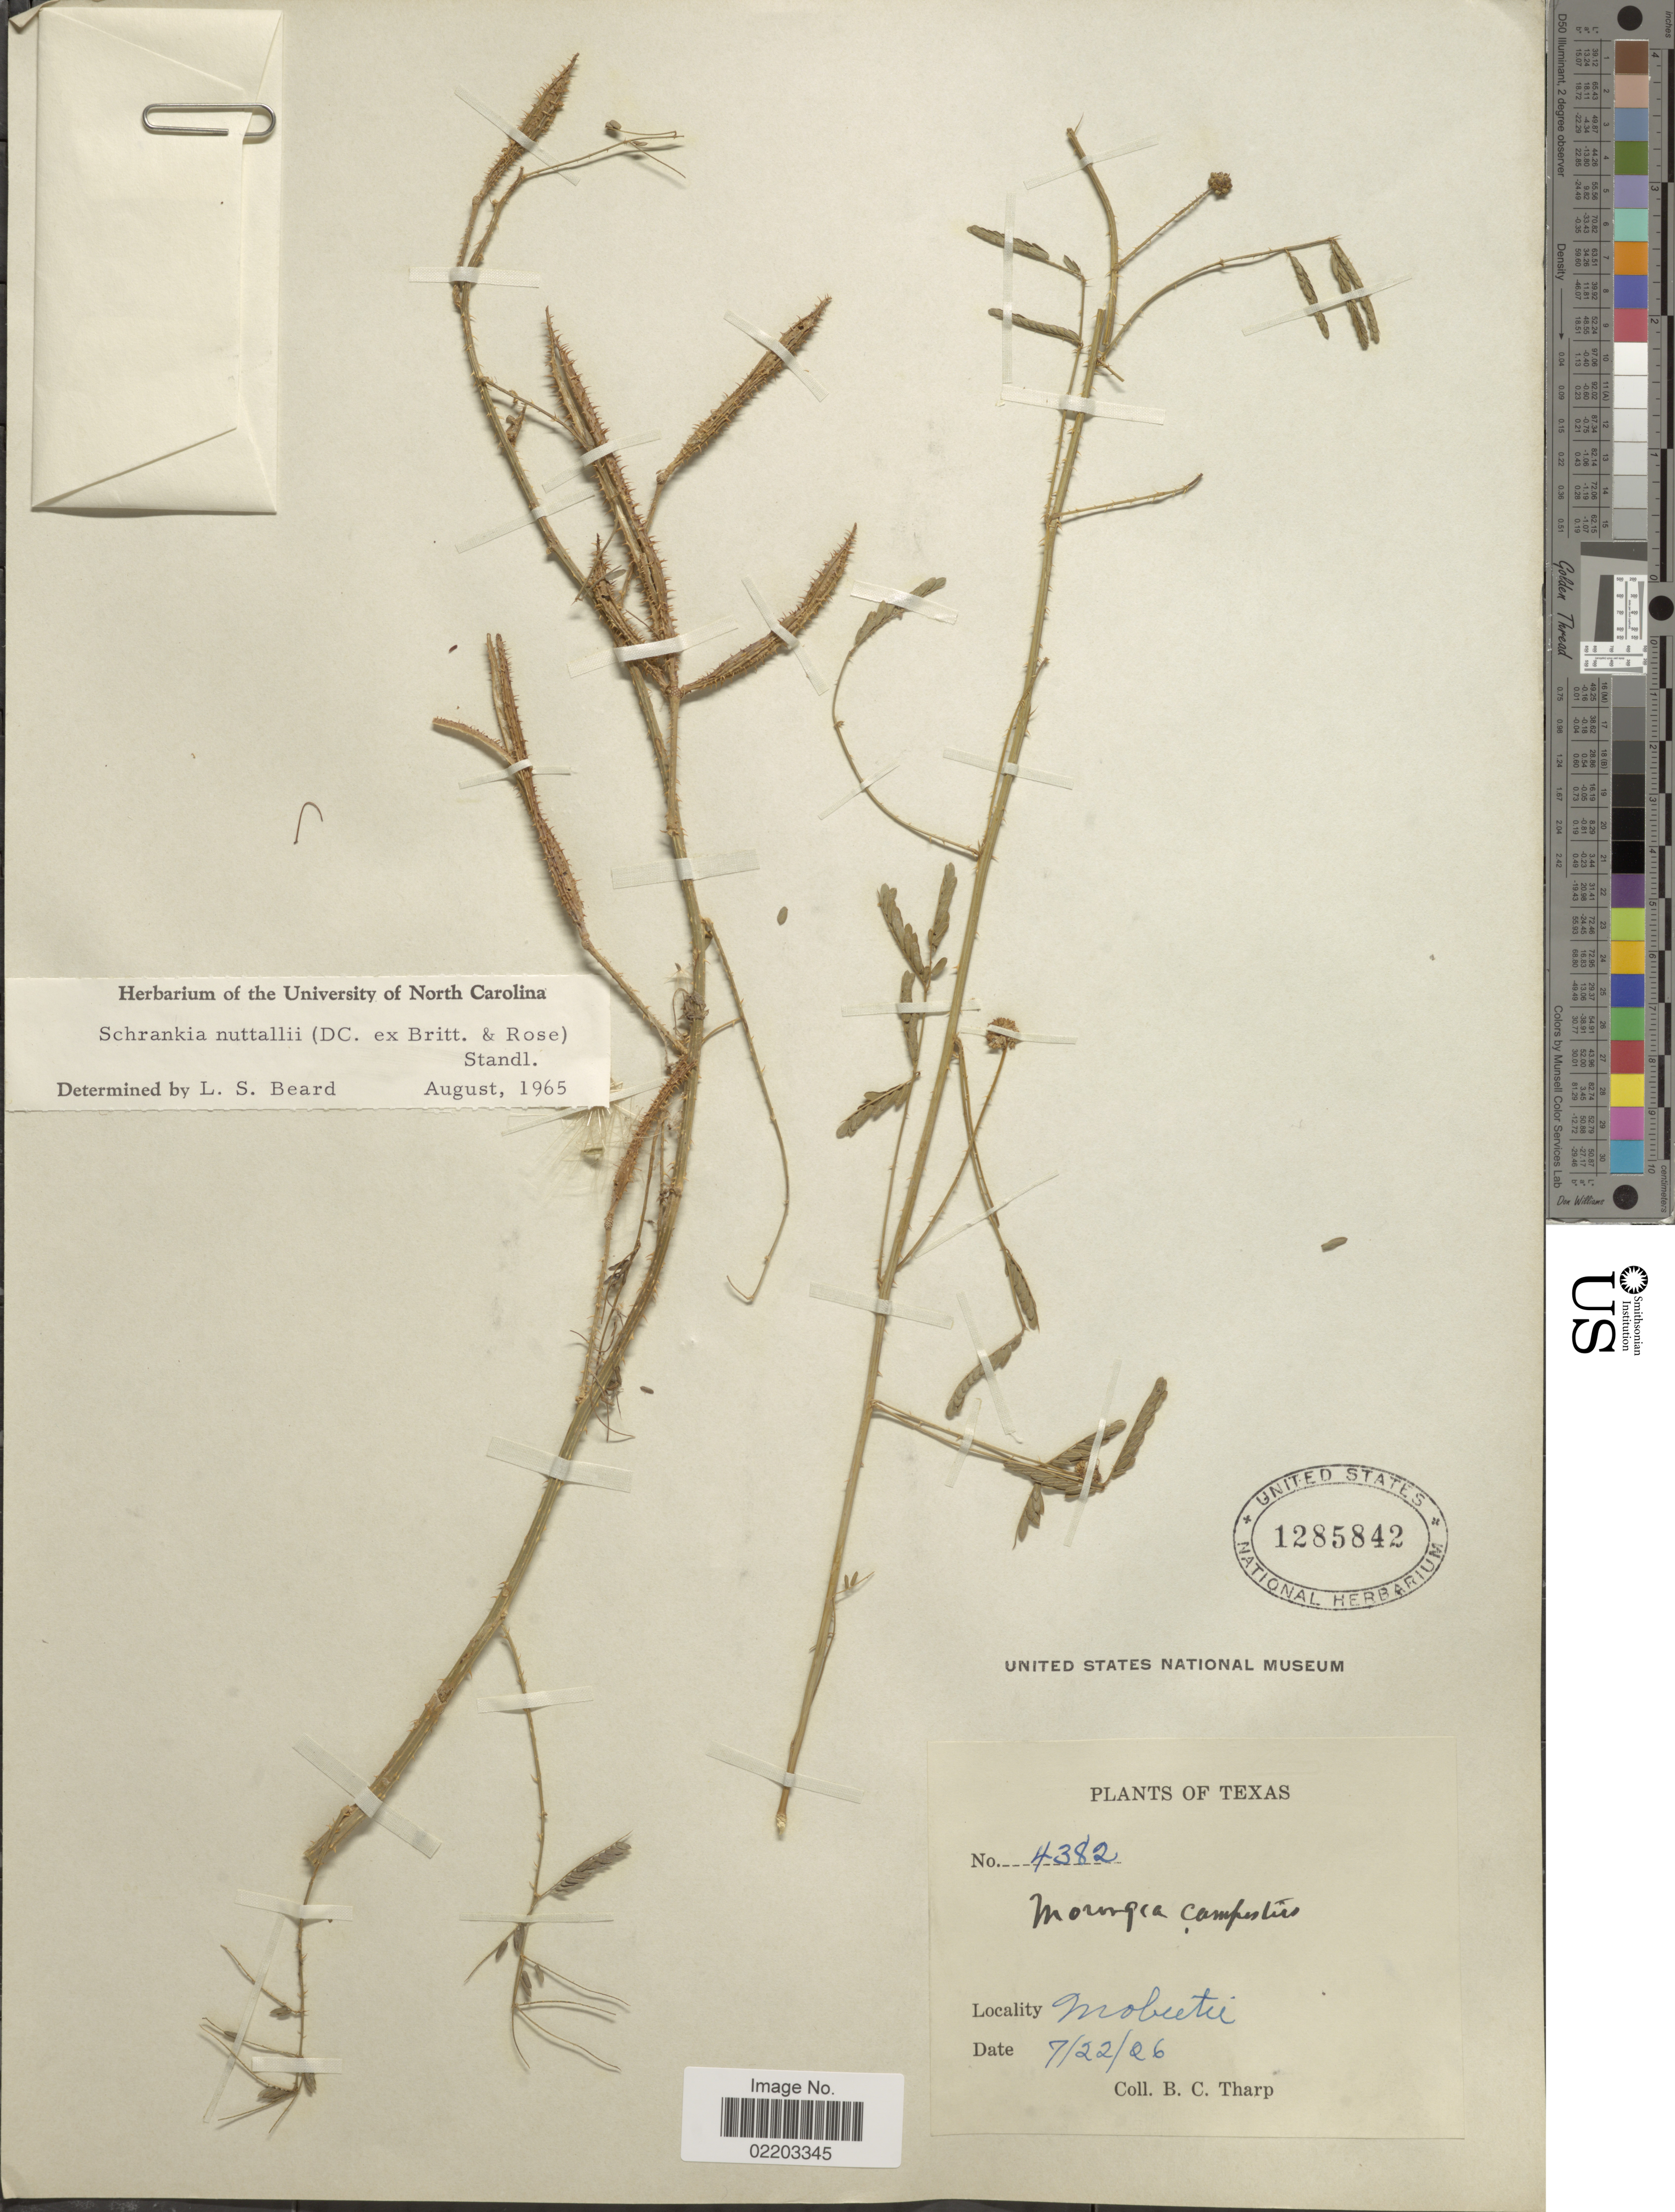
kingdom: Plantae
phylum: Tracheophyta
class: Magnoliopsida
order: Fabales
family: Fabaceae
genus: Mimosa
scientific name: Mimosa nuttallii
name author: (DC.) B.L. Turner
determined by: Strong, M. T., (US), Smithsonian Institution - National Museum of Natural History (UNITED STATES)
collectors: B. C. Tharp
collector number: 4382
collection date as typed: Transcribed d/m/y: 22/7/26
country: United States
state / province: Texas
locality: Mobeetie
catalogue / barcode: US 1285842